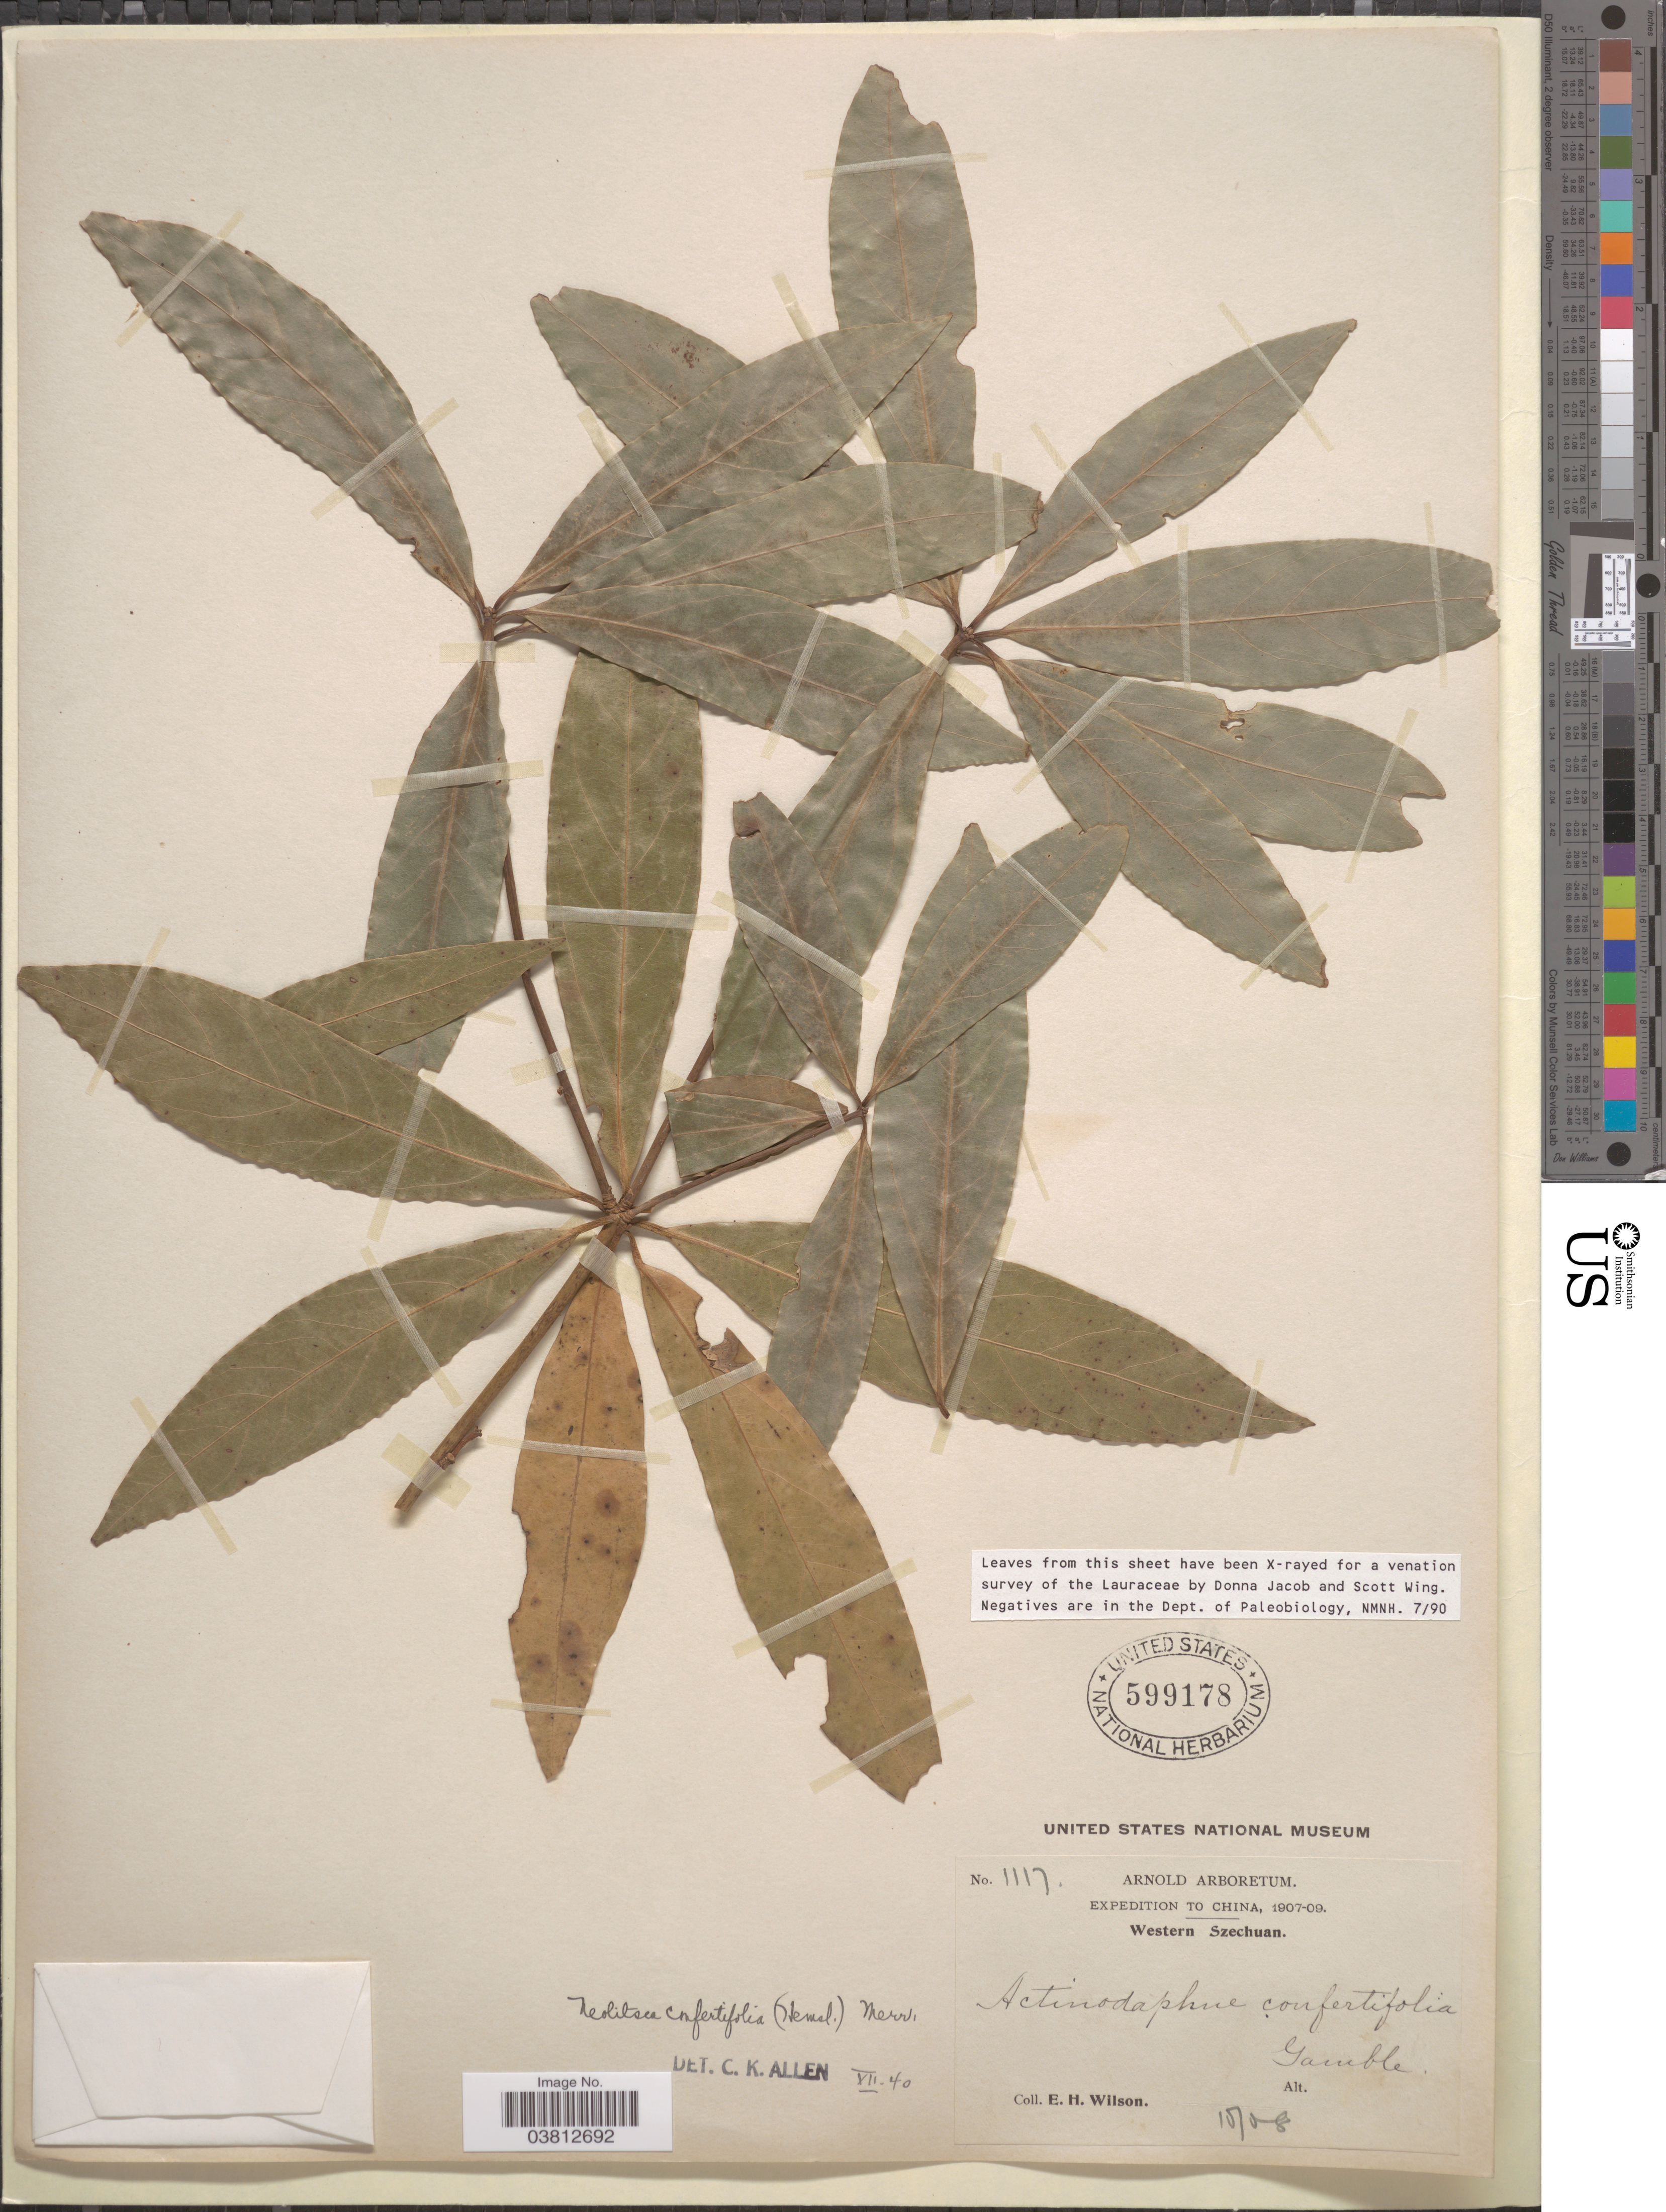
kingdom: Plantae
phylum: Tracheophyta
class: Magnoliopsida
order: Laurales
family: Lauraceae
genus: Neolitsea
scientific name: Neolitsea confertifolia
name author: (Hemsl.) Merr.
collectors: E. Wilson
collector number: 1117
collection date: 1908-10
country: China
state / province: Sichuan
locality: Western Szechuan.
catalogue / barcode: US 599178